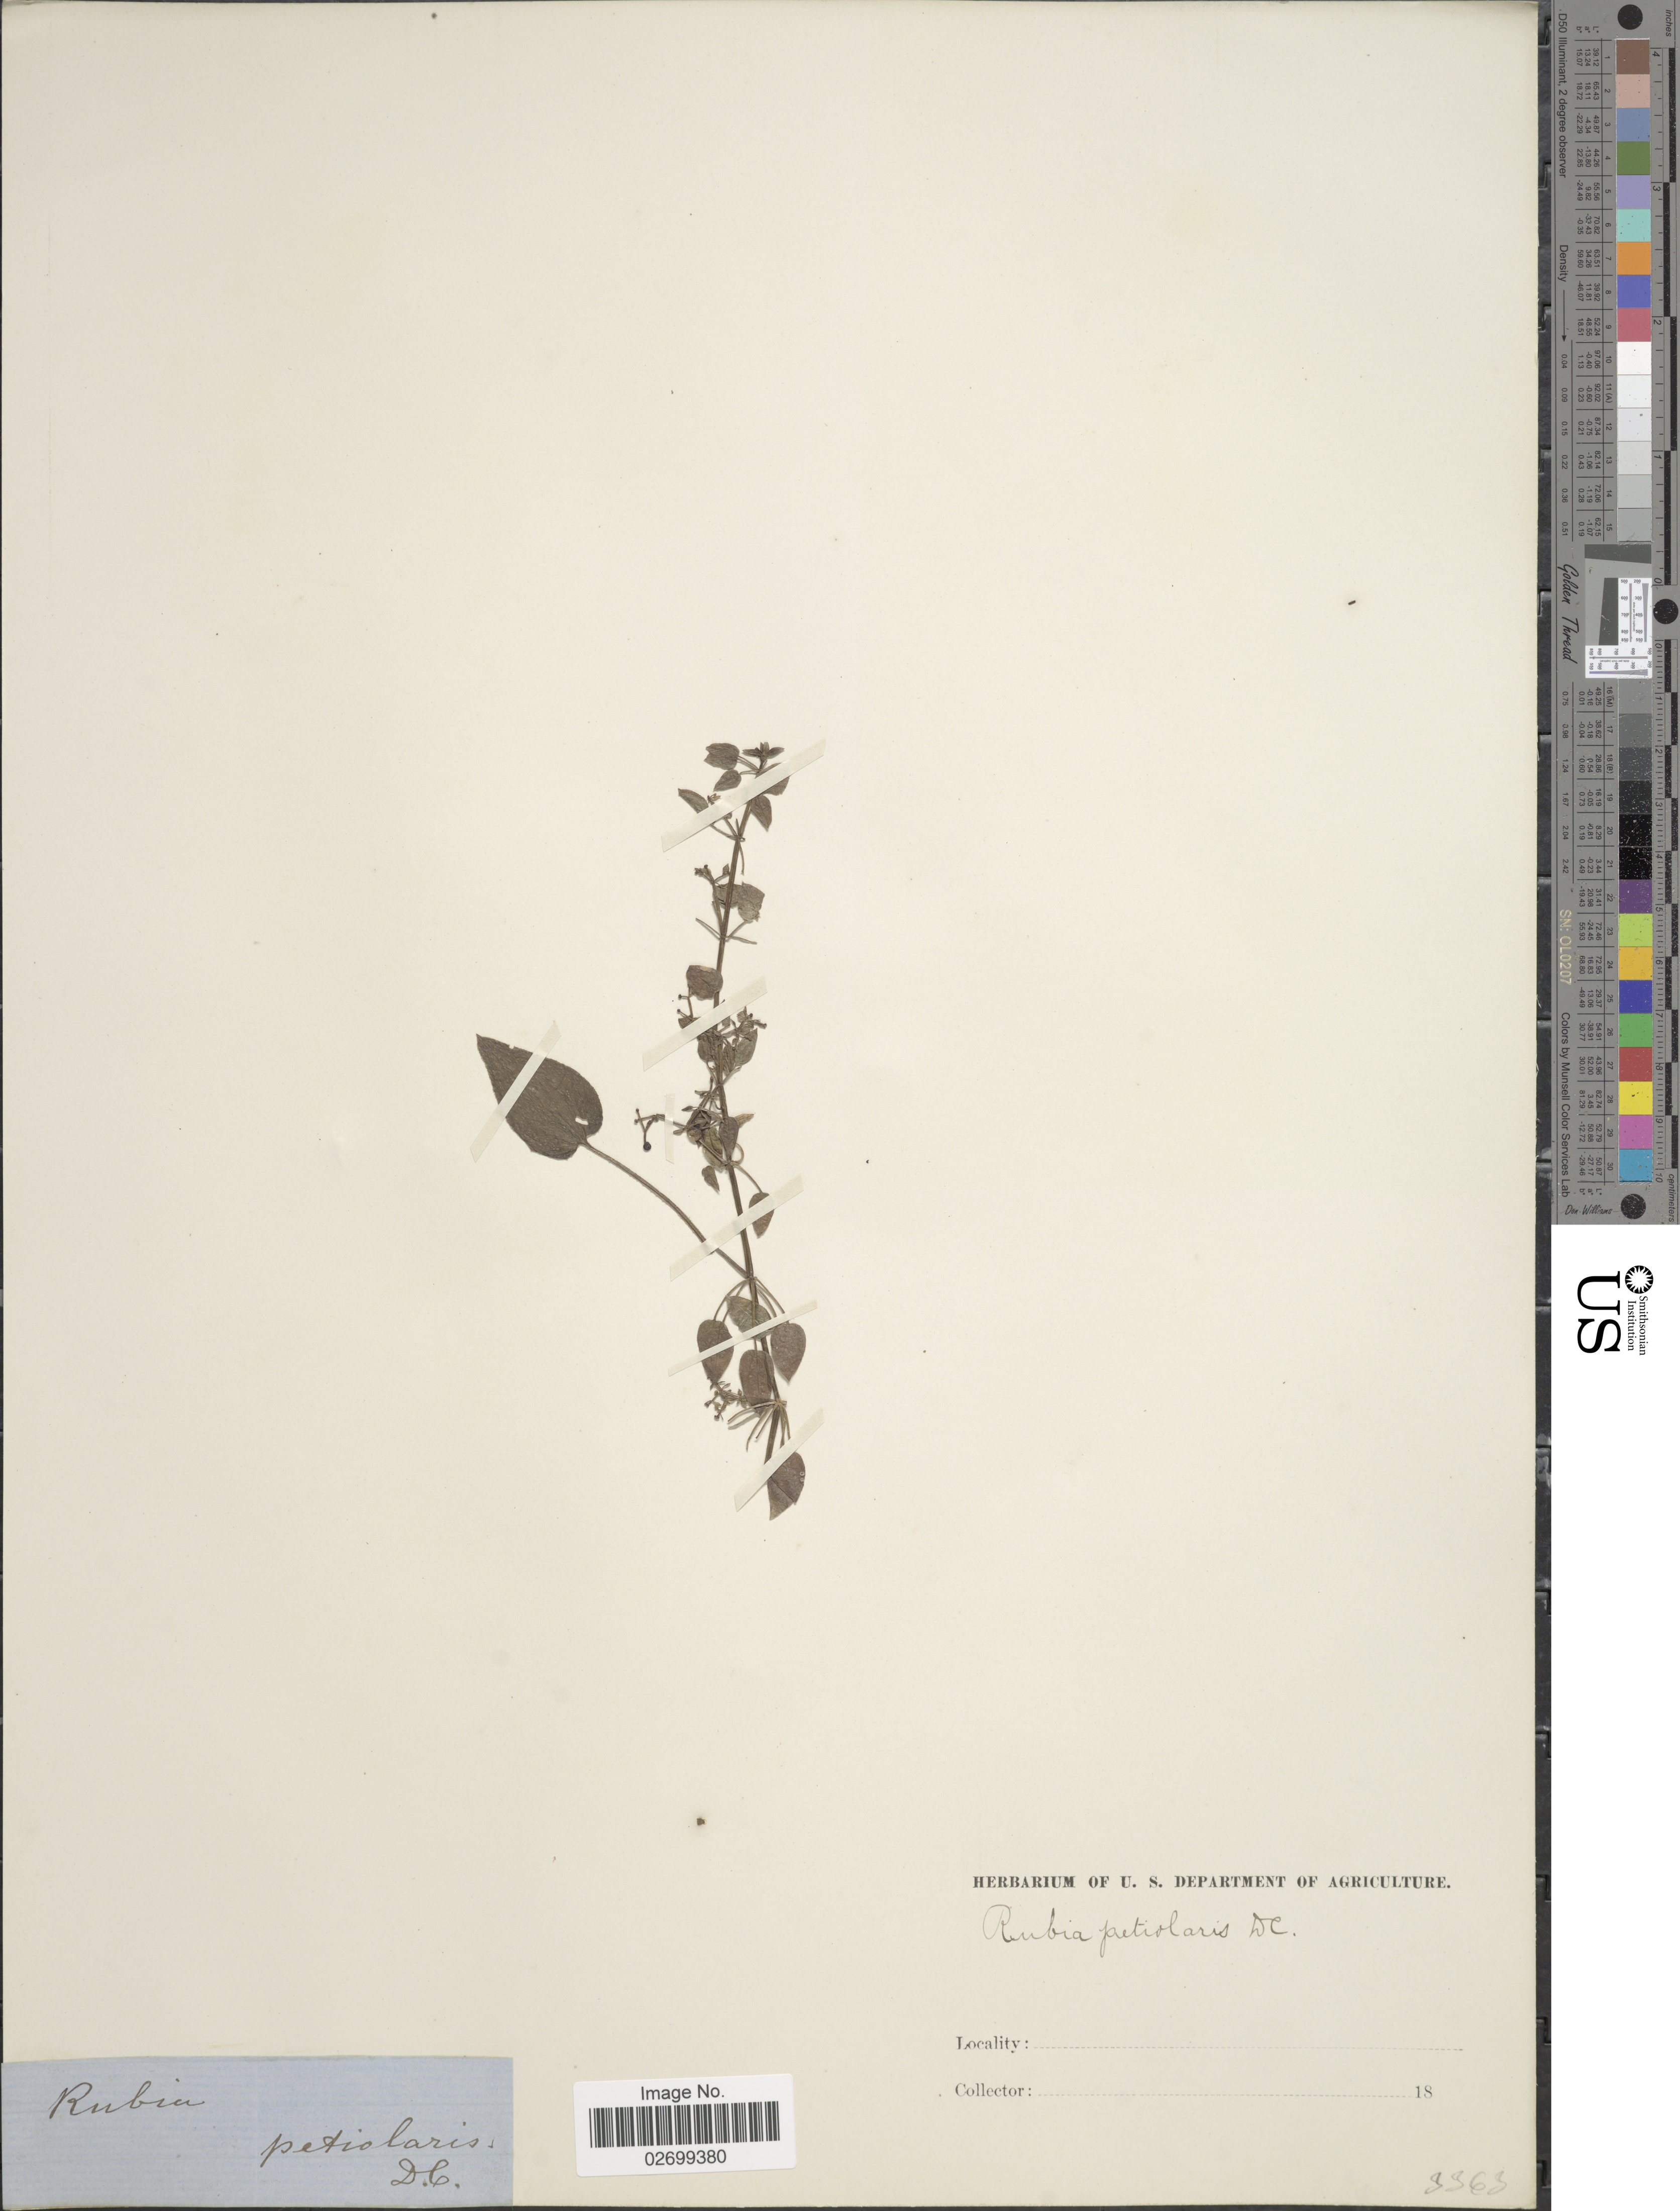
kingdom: Plantae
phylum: Tracheophyta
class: Magnoliopsida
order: Gentianales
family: Rubiaceae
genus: Rubia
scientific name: Rubia petiolaris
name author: DC.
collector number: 3363?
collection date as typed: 18